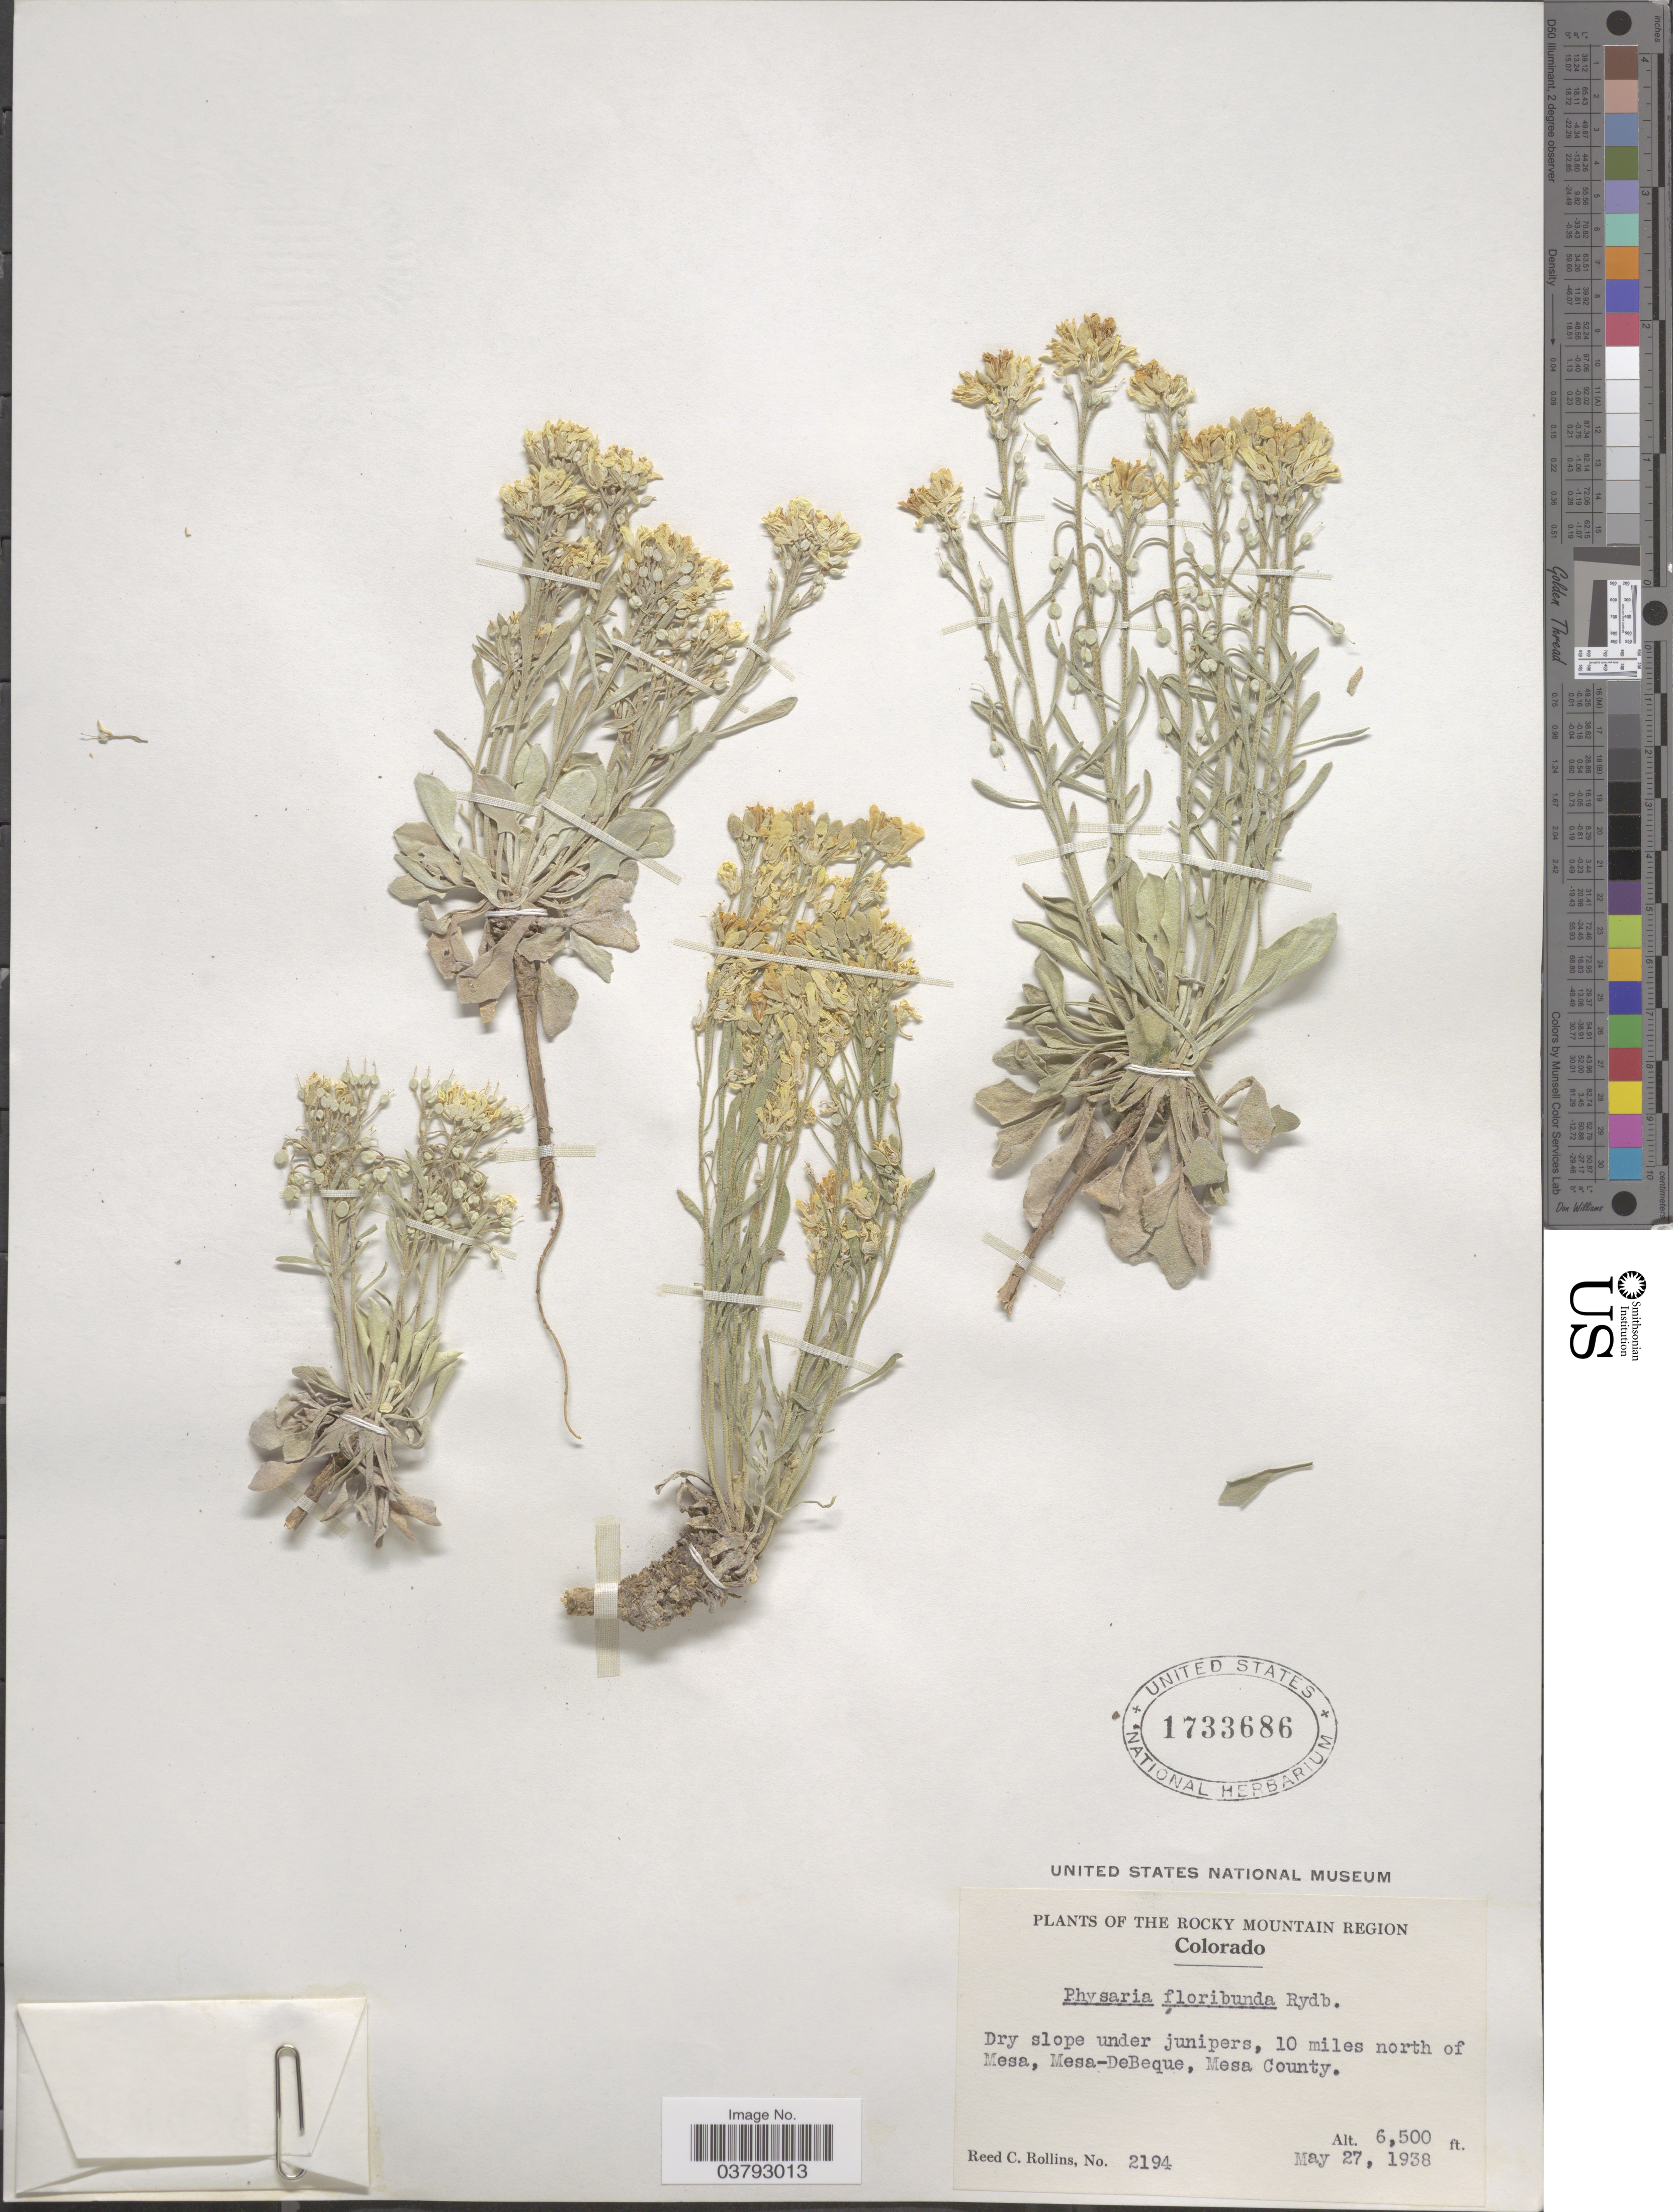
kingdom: Plantae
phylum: Tracheophyta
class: Magnoliopsida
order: Brassicales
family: Brassicaceae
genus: Physaria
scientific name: Physaria floribunda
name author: Rydb.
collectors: R. C. Rollins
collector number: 2194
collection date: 1938-05-27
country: United States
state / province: Colorado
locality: The Rocky Mountain Region. 10 miles north of Mesa, Mesa-DeBeque, Mesa County.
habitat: dry slope under junipers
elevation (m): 1981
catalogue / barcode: US 1733686